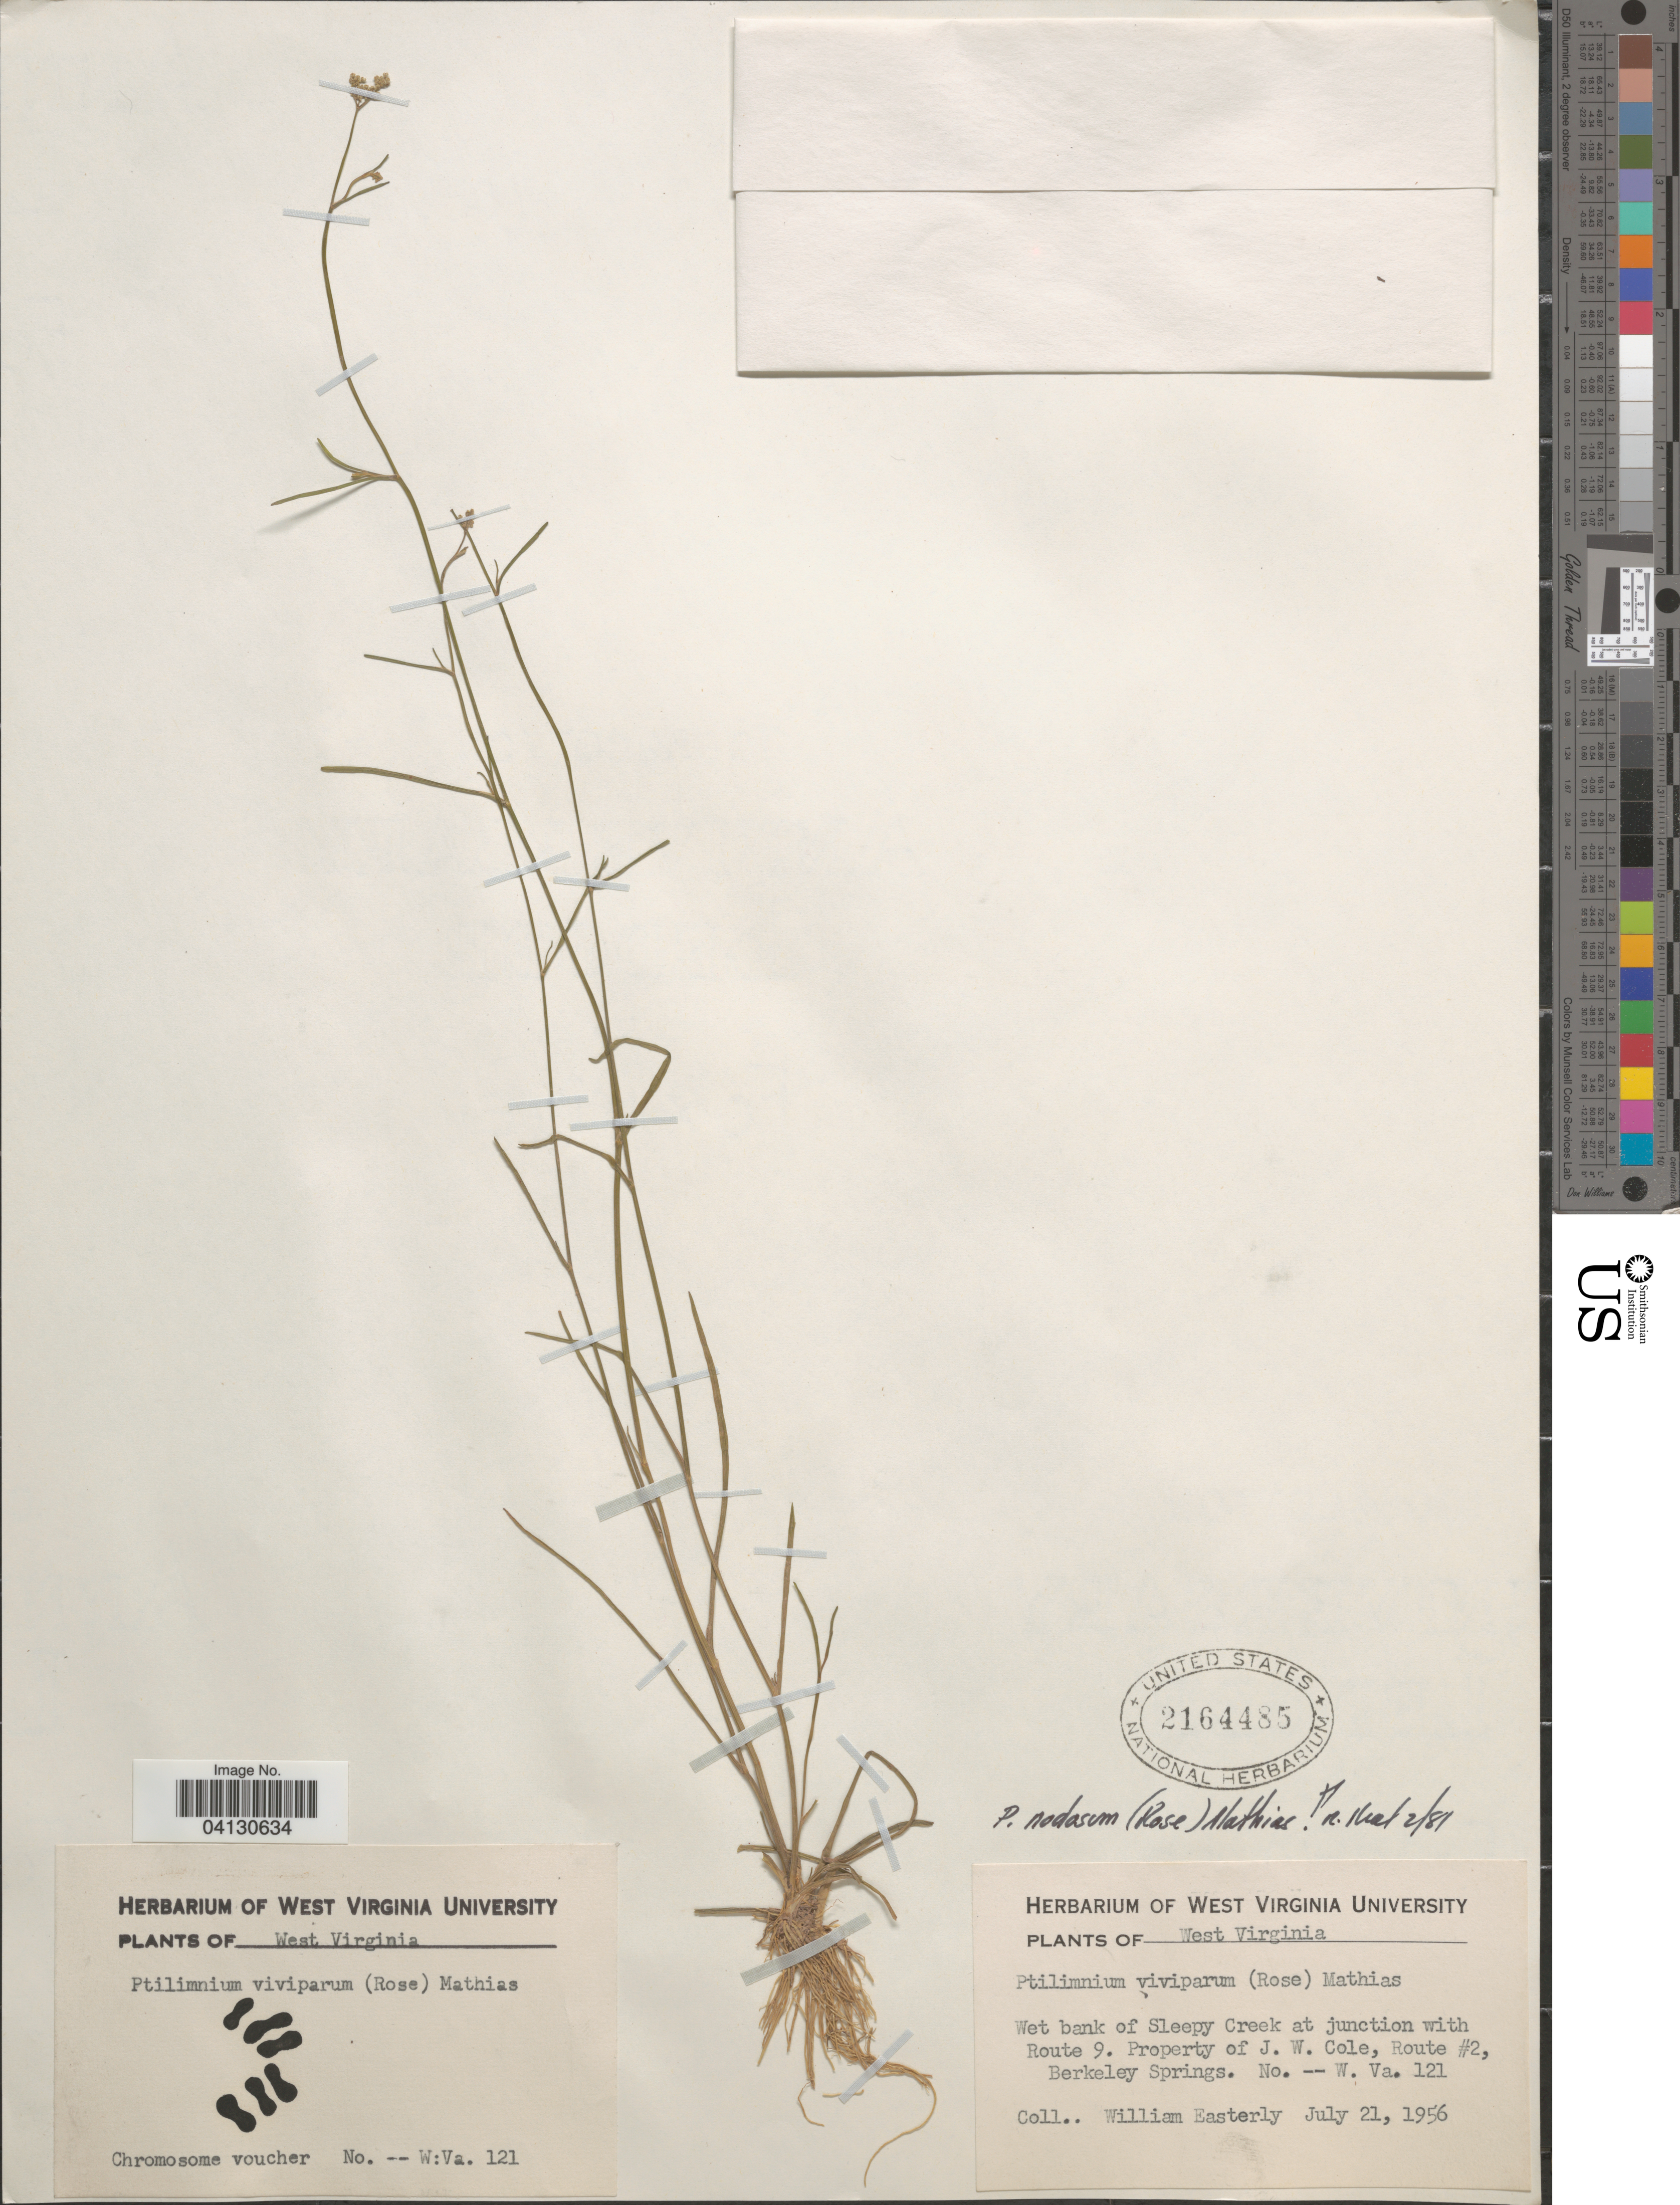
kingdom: Plantae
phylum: Tracheophyta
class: Magnoliopsida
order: Apiales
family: Apiaceae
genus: Ptilimnium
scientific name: Ptilimnium viviparum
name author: (Rose) Mathias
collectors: W. Easterly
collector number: WVa121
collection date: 1956-07-21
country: United States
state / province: West Virginia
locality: Wet bank of Sleepy Creek at junction with Route 9. Property of J. W. Cole, Route #2, Berkeley Springs.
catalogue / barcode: US 2164485